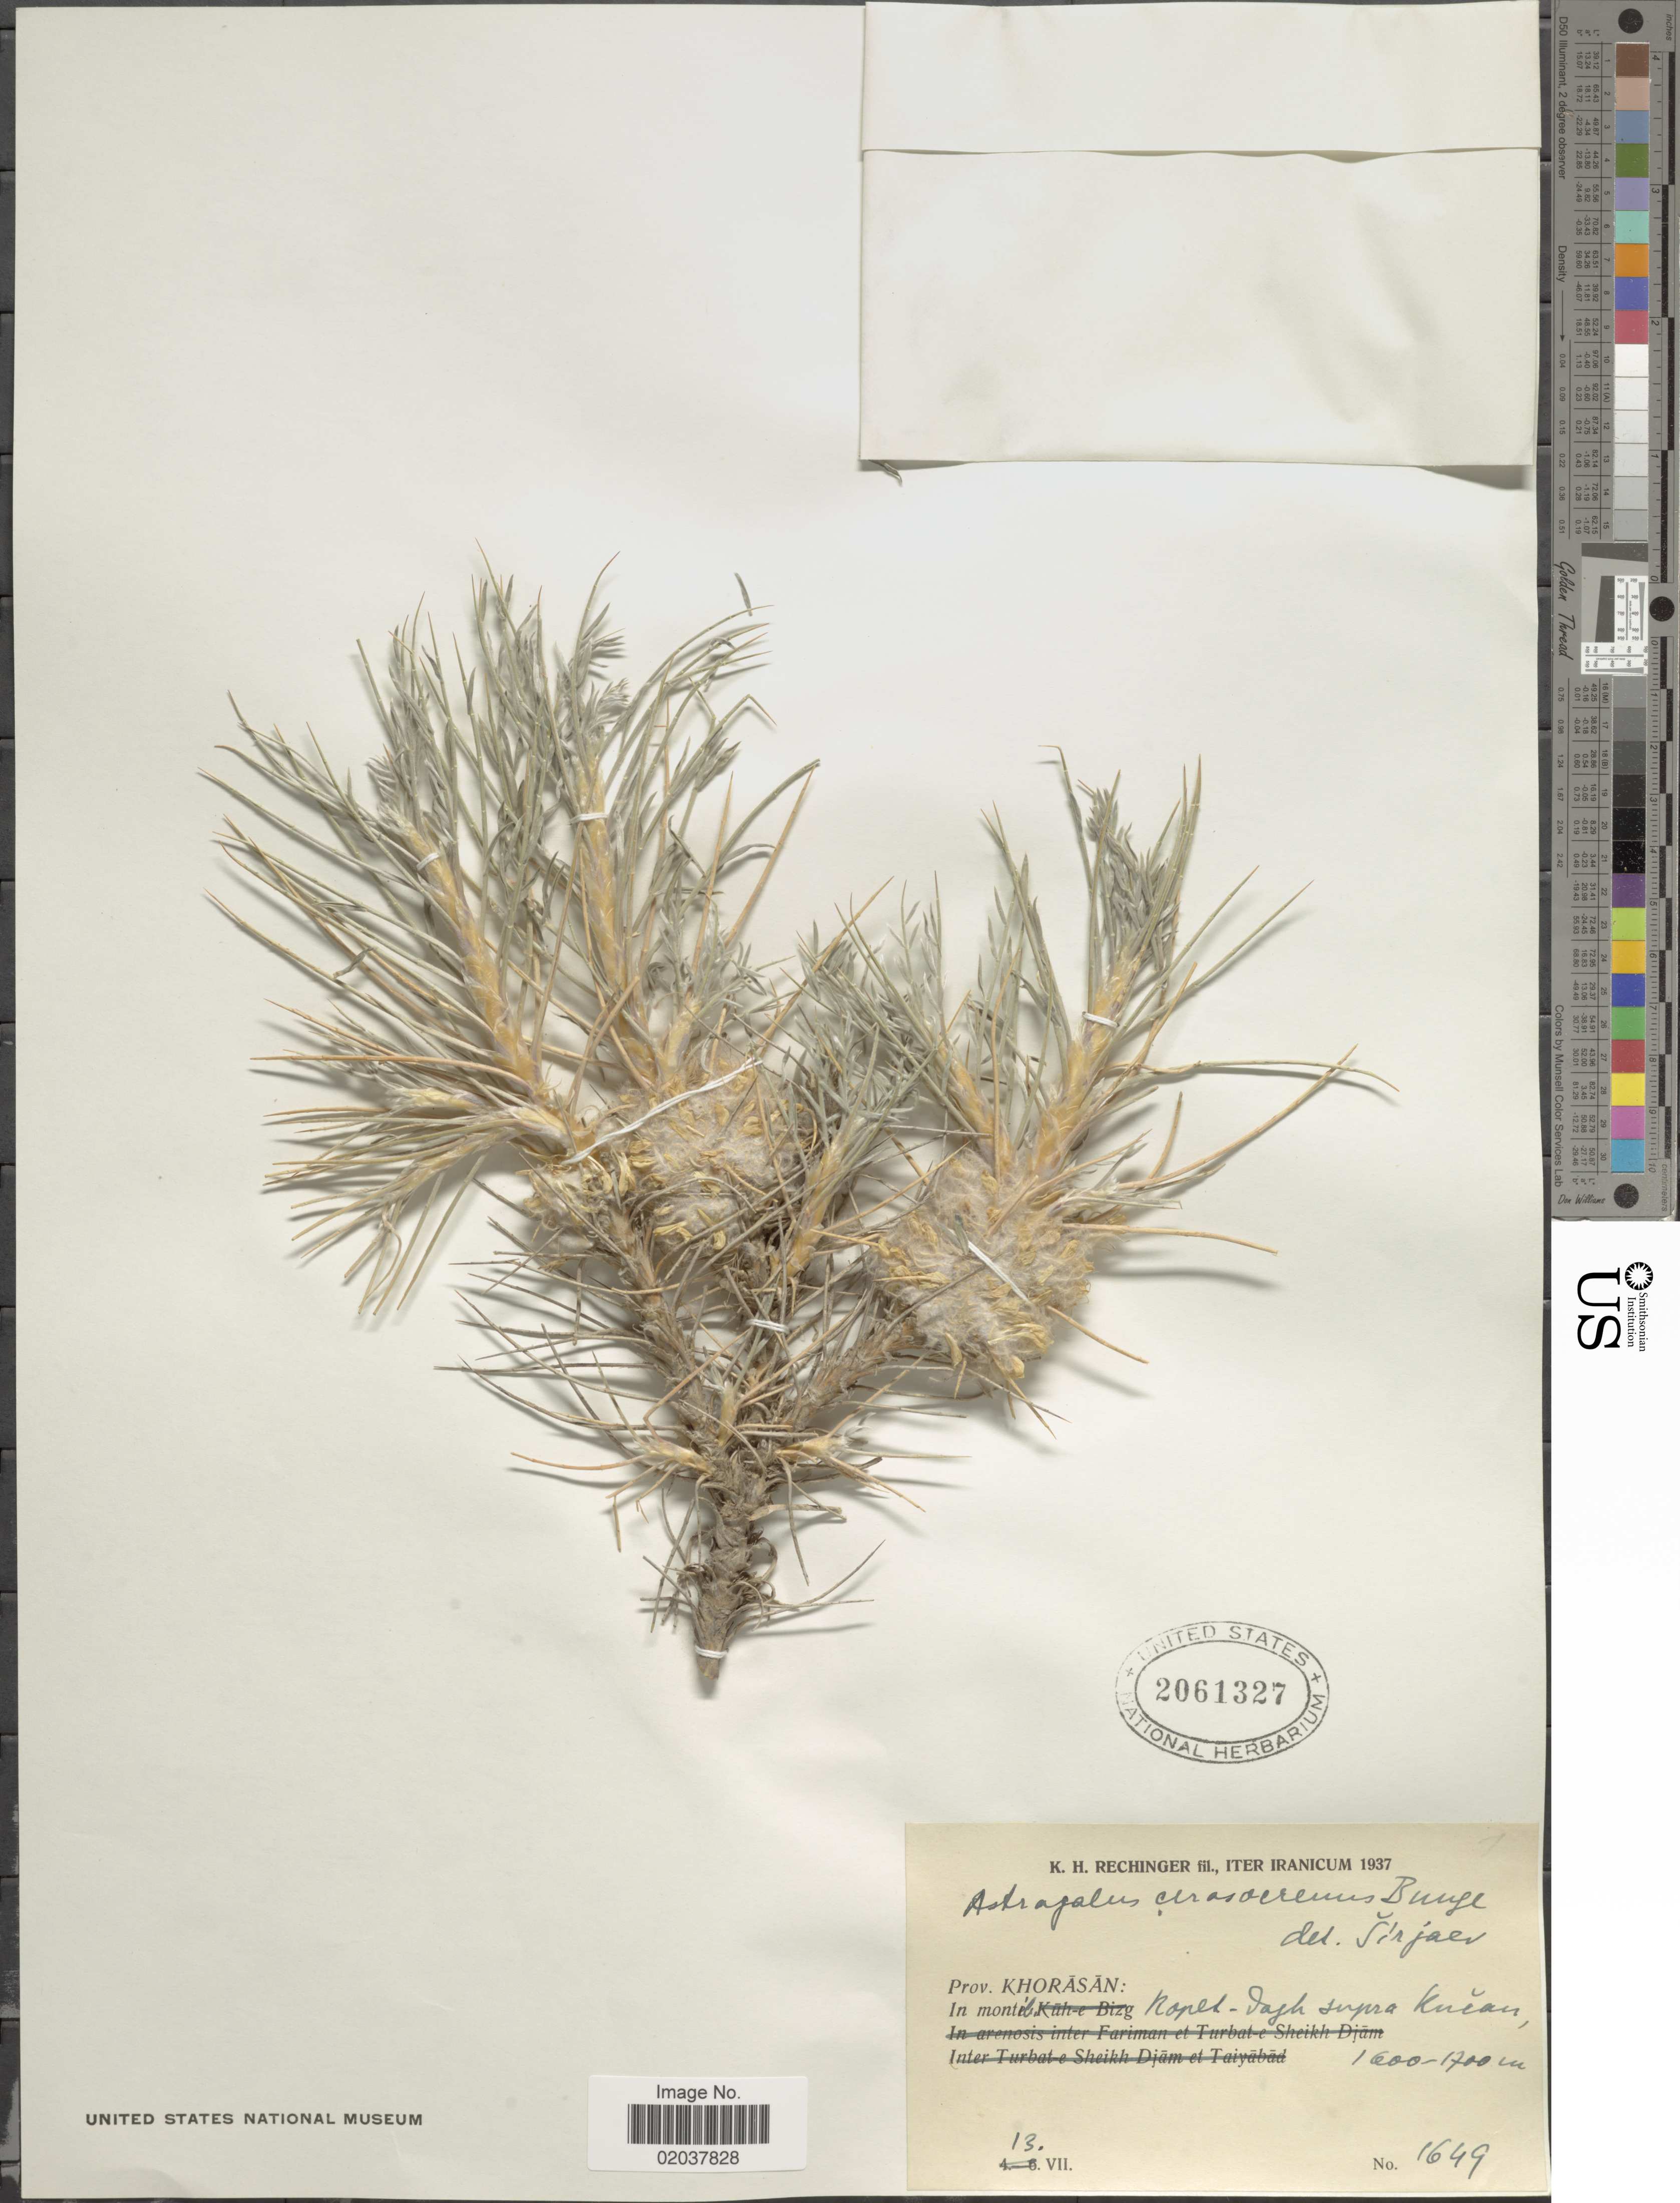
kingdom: Plantae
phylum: Tracheophyta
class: Magnoliopsida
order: Fabales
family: Fabaceae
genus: Astragalus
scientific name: Astragalus cerasocrenus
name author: Bunge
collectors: K. H. Rechinger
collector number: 1649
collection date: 1937-07-13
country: Iran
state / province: Khorasan [obsolete]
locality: Monte Kopet-Dagh supra Kucan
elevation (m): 1600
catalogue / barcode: US 2061327